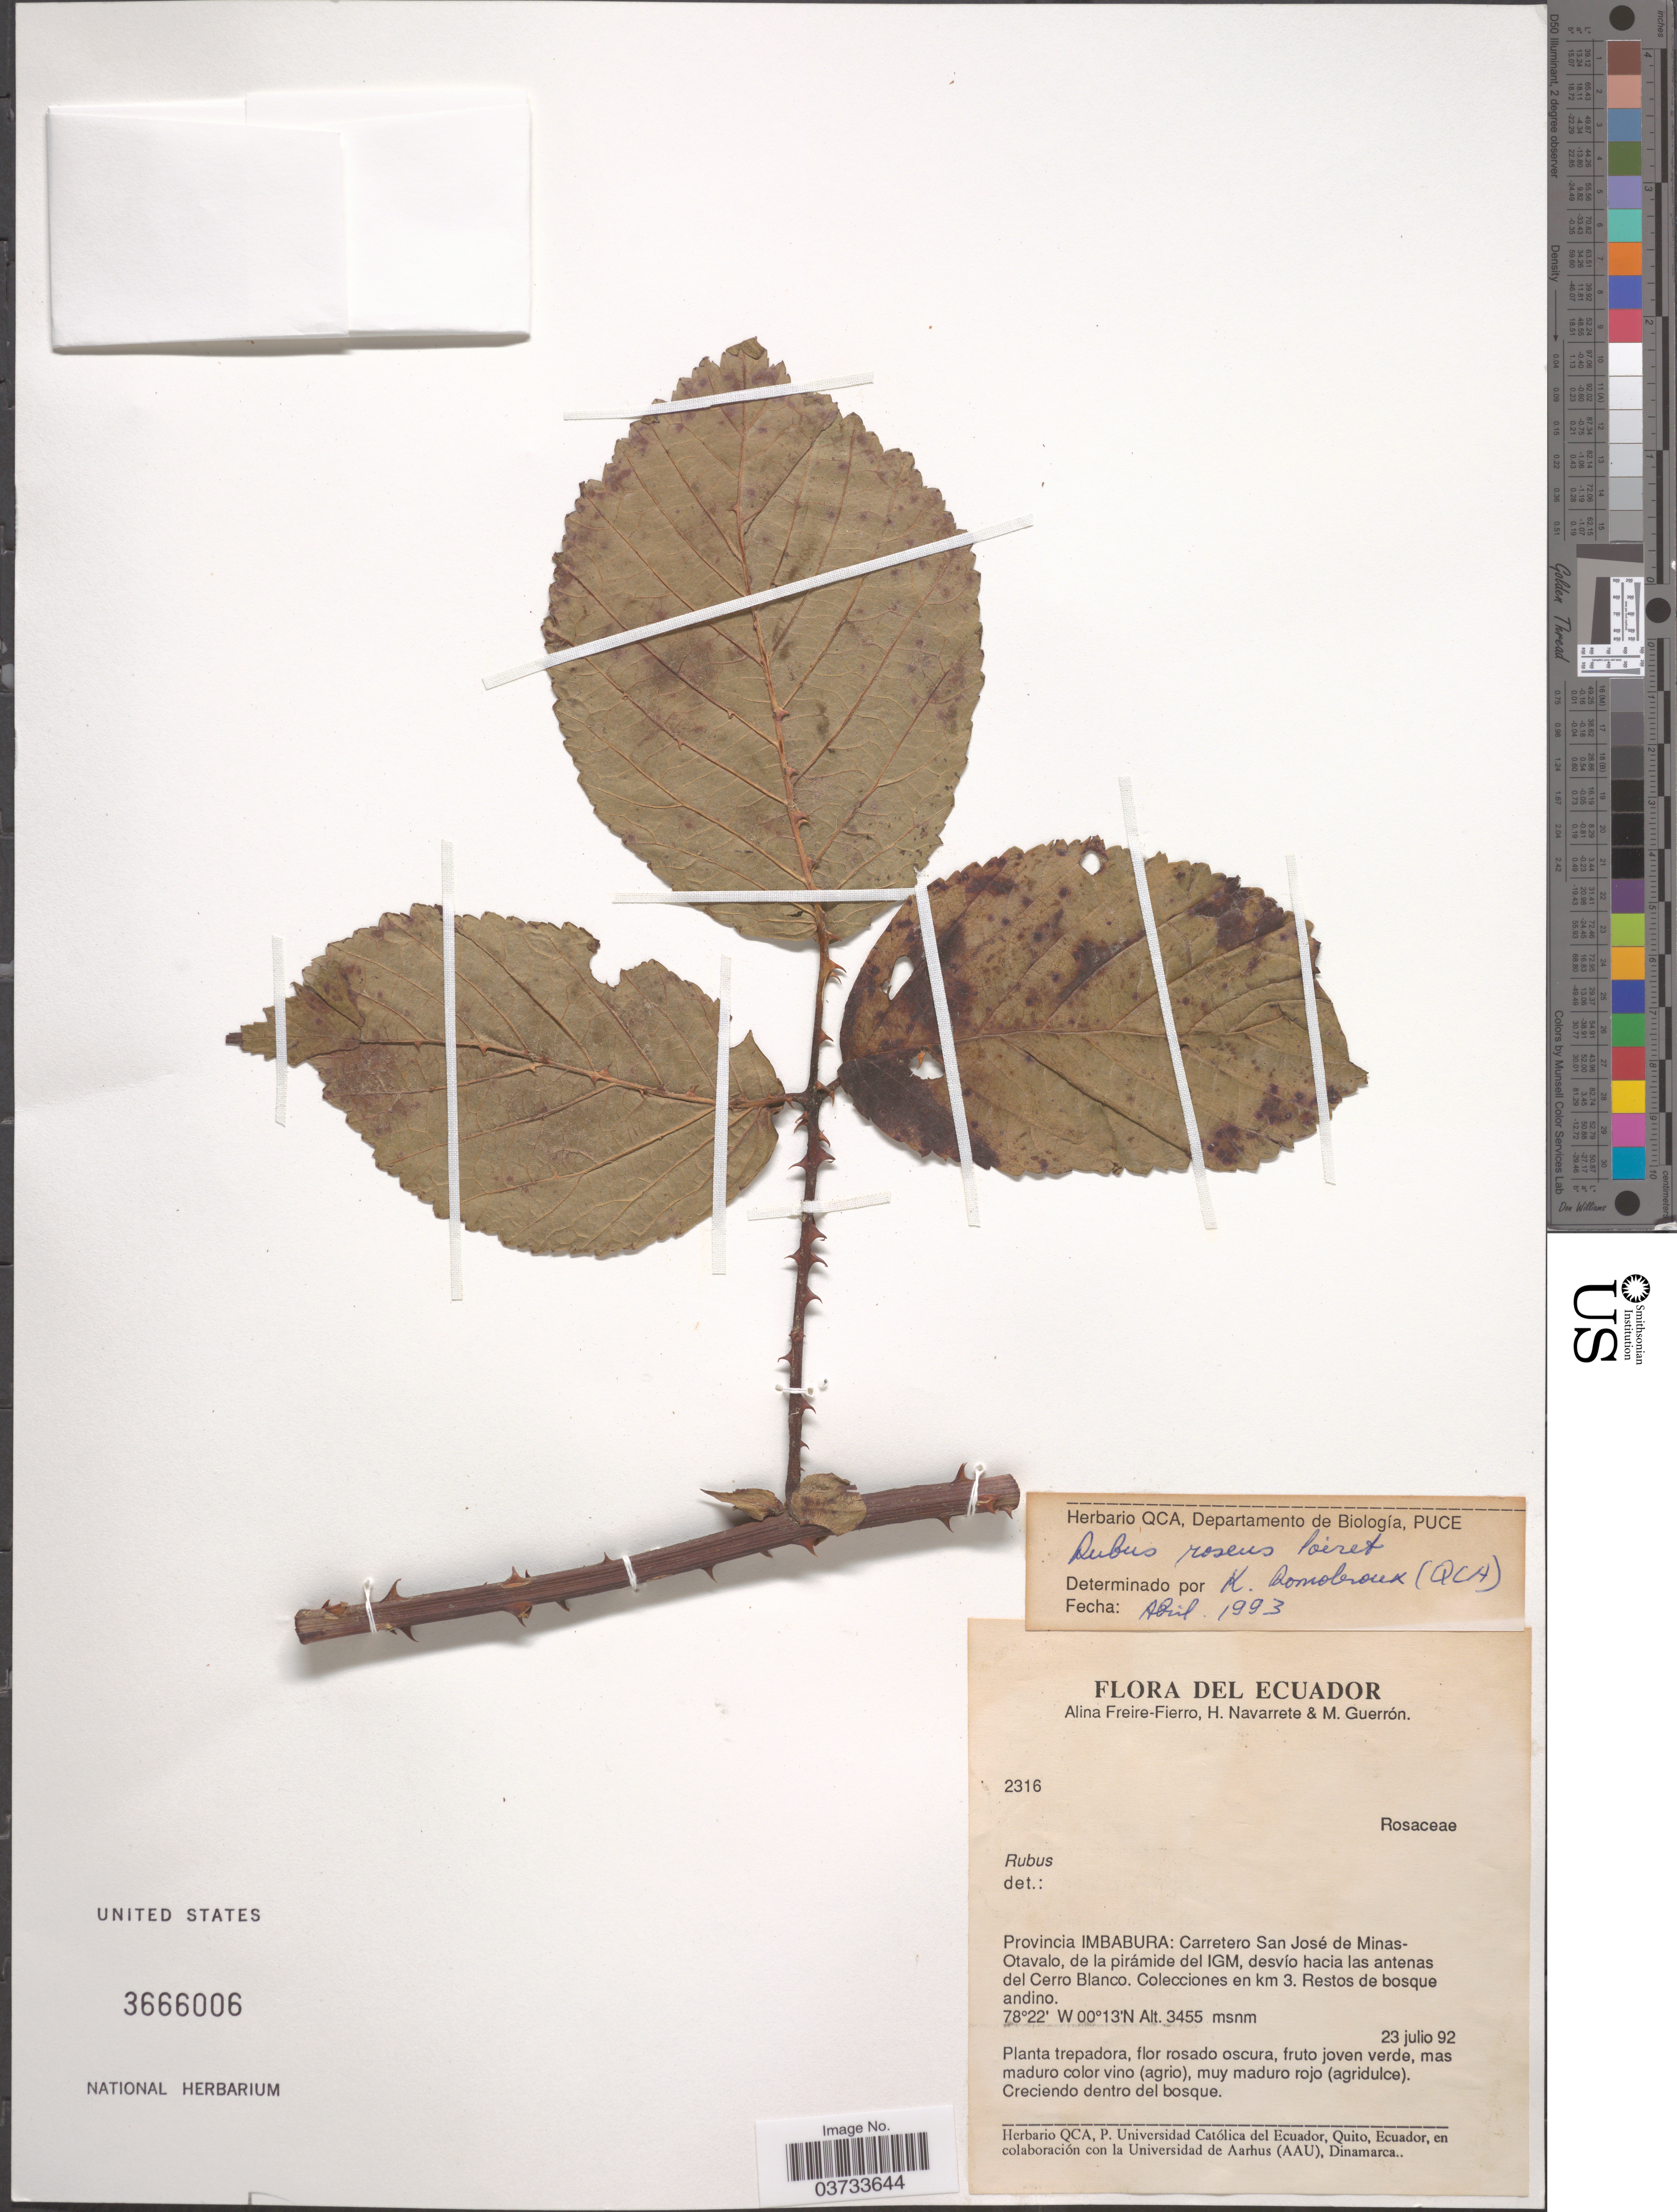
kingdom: Plantae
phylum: Tracheophyta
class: Magnoliopsida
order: Rosales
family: Rosaceae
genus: Rubus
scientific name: Rubus roseus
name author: Poir.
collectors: A. Freire-Fierro, H. Navarrete & M. Guerron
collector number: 2316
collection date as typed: Transcribed d/m/y: 23/7/92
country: Ecuador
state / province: Imbabura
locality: Carretero San José de Minas-Otavalo, de la pirámide del IGM, desvío hacia las antenas del Cerro Blanco. Km 3. Restos de bosque andino.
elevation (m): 3455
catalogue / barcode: US 3666006